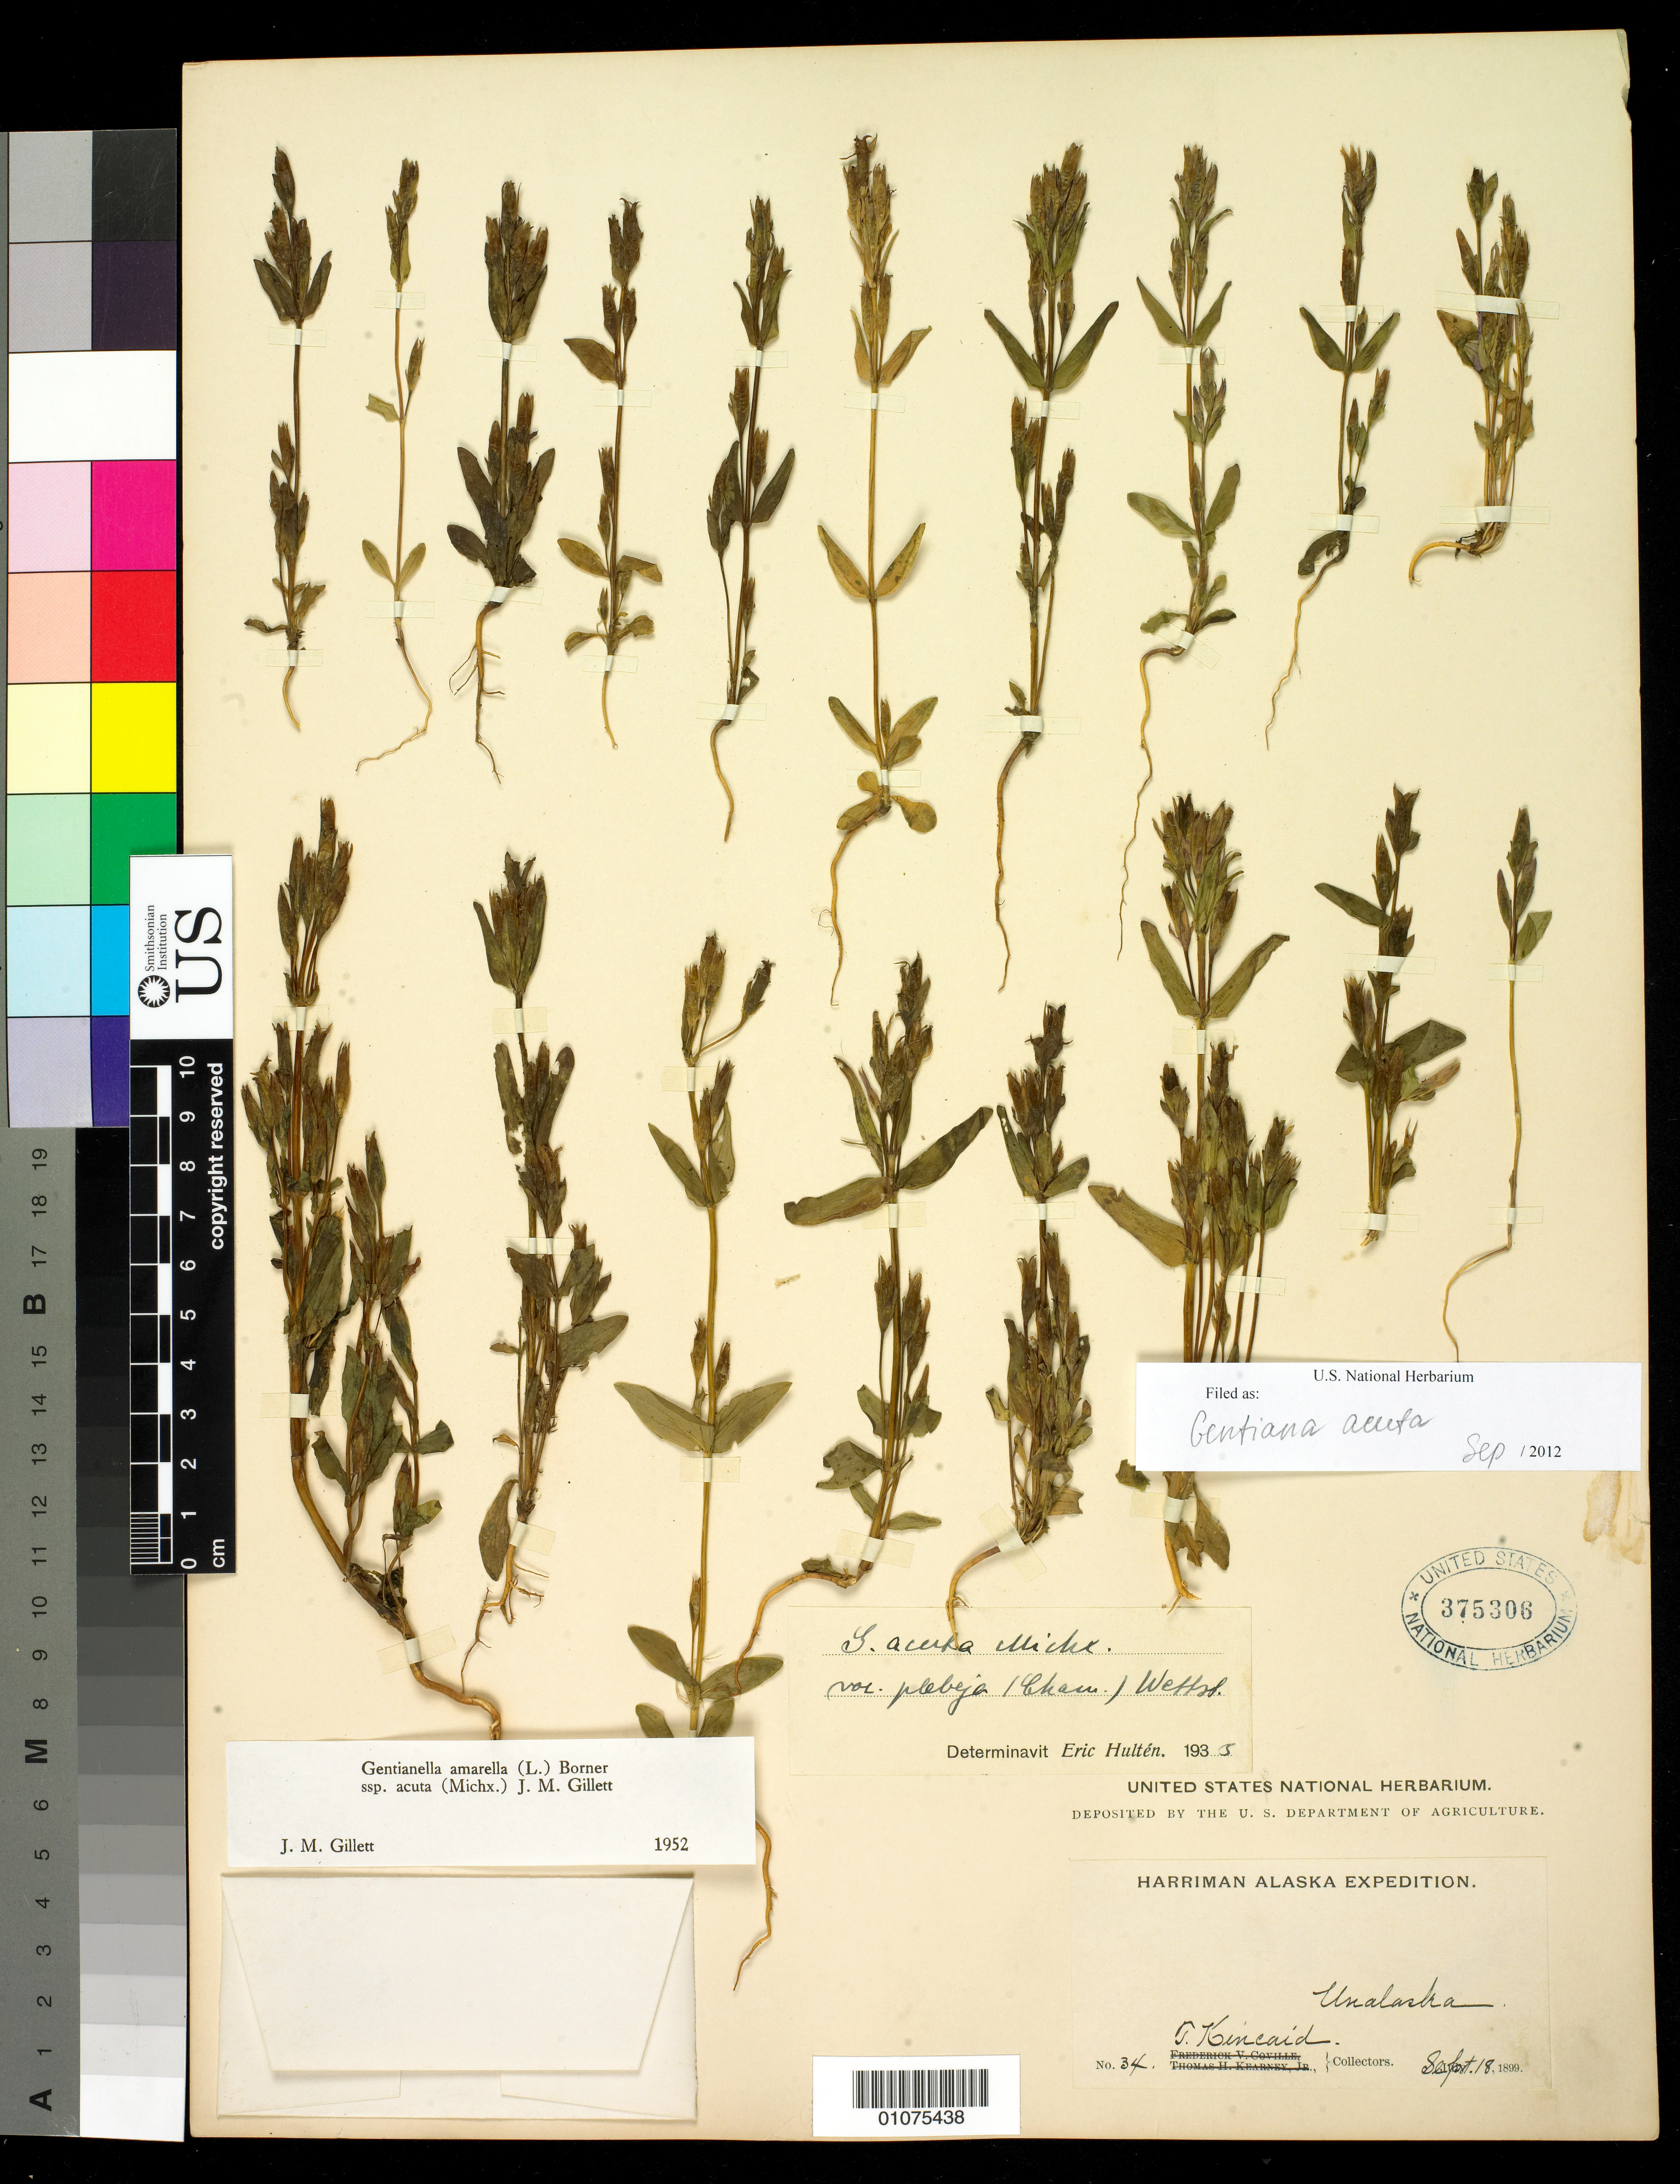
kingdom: Plantae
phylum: Tracheophyta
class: Magnoliopsida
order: Gentianales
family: Gentianaceae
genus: Gentiana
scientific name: Gentiana acuta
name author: Michx.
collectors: T. C. Kincaid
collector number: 34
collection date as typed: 18 Sep 1899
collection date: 1899-09-18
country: United States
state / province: Alaska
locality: Unalaska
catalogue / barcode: US 375306